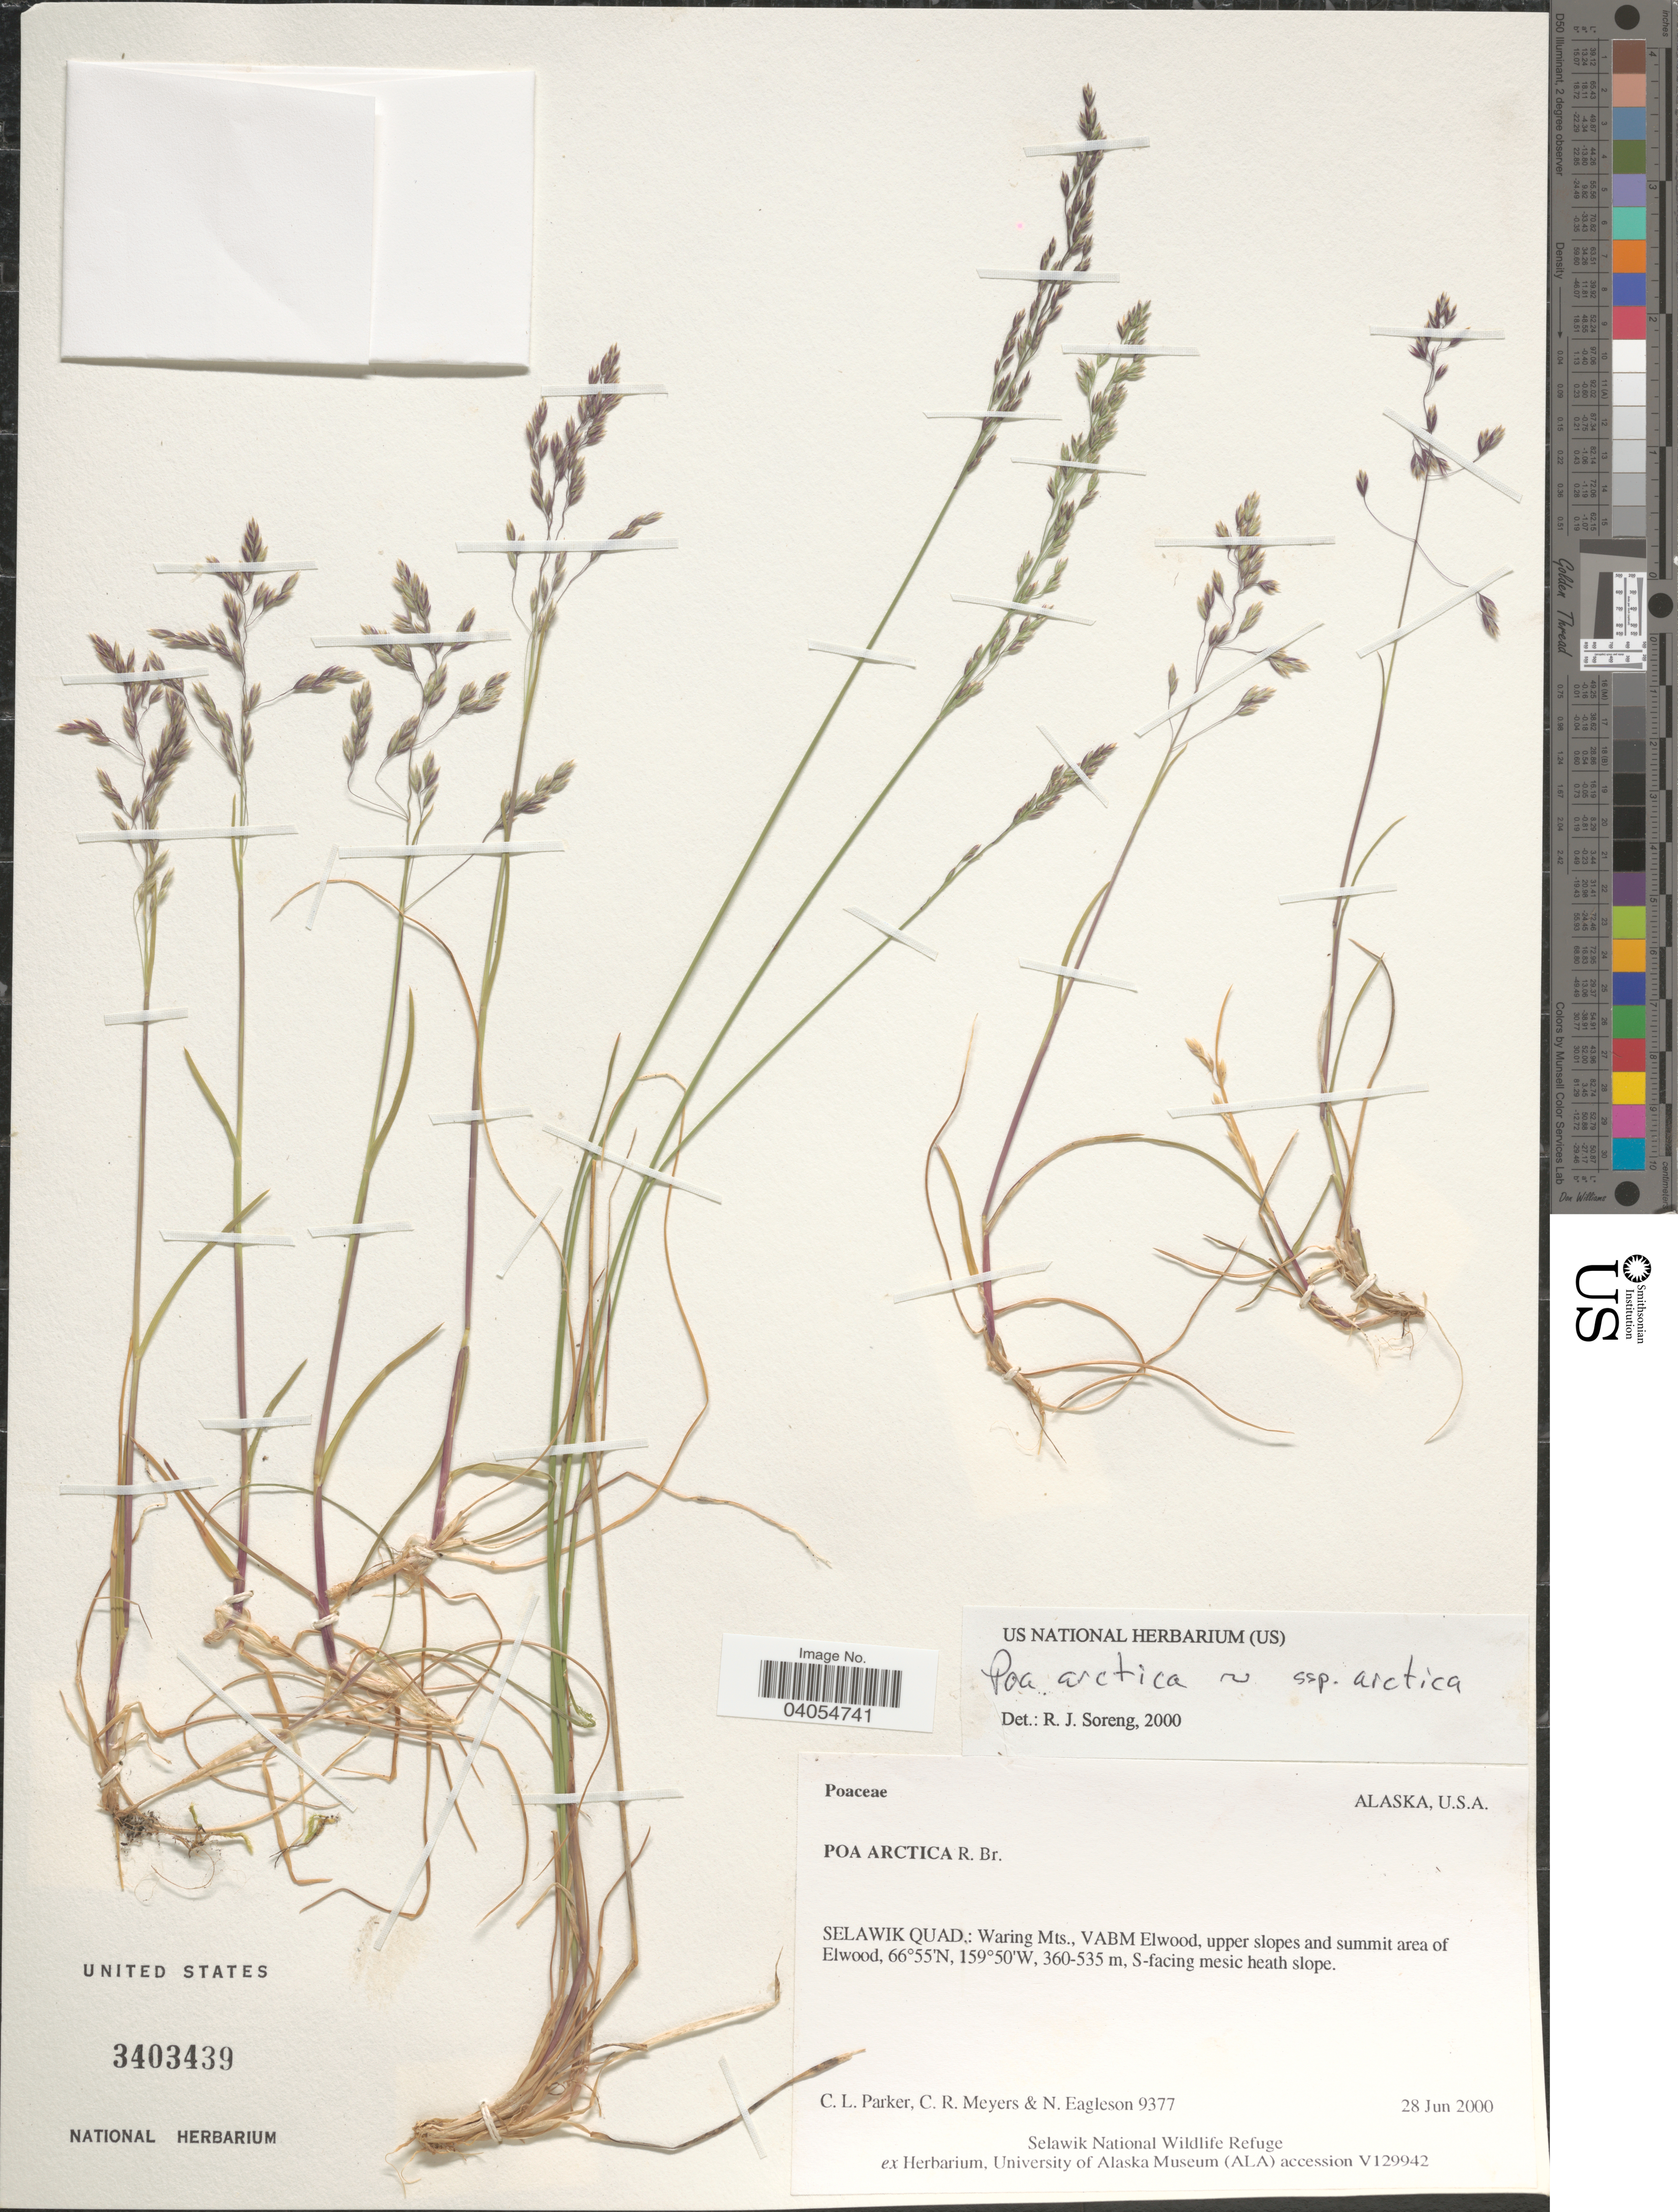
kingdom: Plantae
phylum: Tracheophyta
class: Liliopsida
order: Poales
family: Poaceae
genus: Poa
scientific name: Poa arctica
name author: R. Br.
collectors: C. L. Parker, C. Meyers & N. Eagleson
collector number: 9377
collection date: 2000-06-28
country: United States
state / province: Alaska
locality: Selawik Quad.: Waring Mts., VABM Elwood, upper slopes and summit area of Elwood. S-facing mesic heath slope.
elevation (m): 360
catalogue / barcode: US 3403439